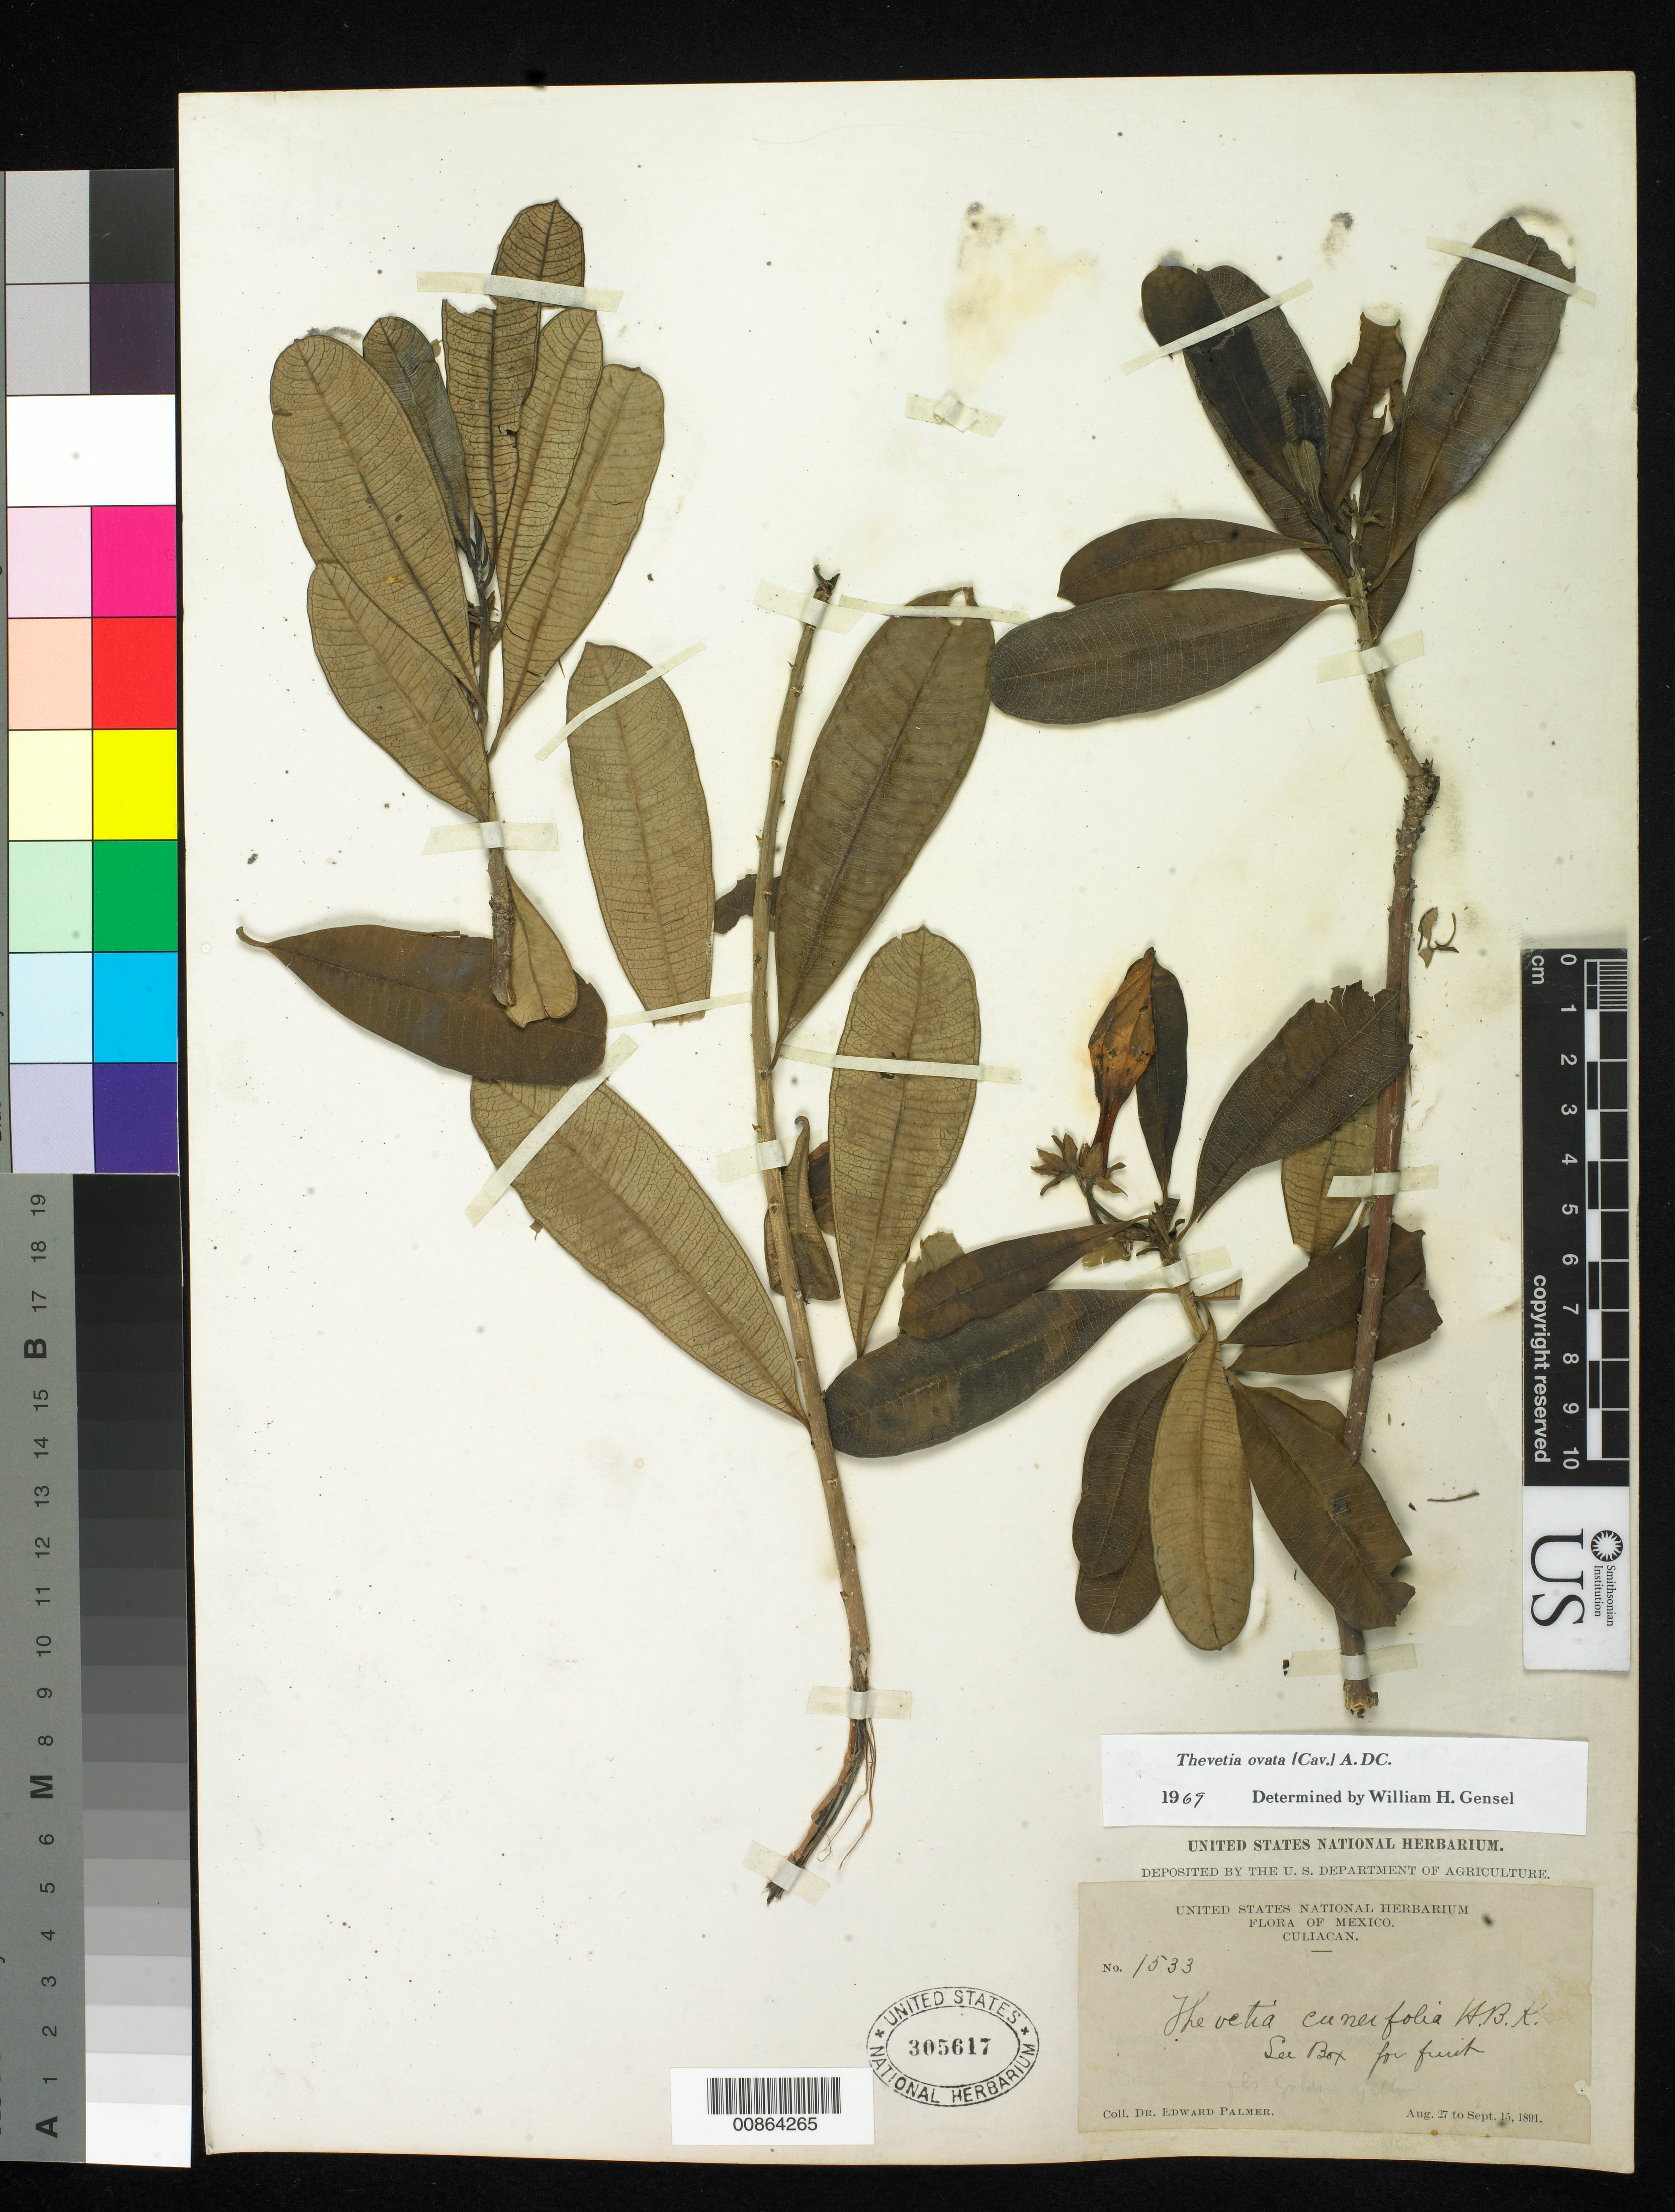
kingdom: Plantae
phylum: Tracheophyta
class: Magnoliopsida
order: Gentianales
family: Apocynaceae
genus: Thevetia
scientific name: Thevetia ovata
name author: (Cav.) A. DC.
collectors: E. Palmer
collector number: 1533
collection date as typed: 27 Aug 1891 to 15 Sep 1891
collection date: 1891-08-27/1891-09-15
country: Mexico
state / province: Sinaloa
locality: Culiacan, Sinaloa.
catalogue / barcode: US 305617